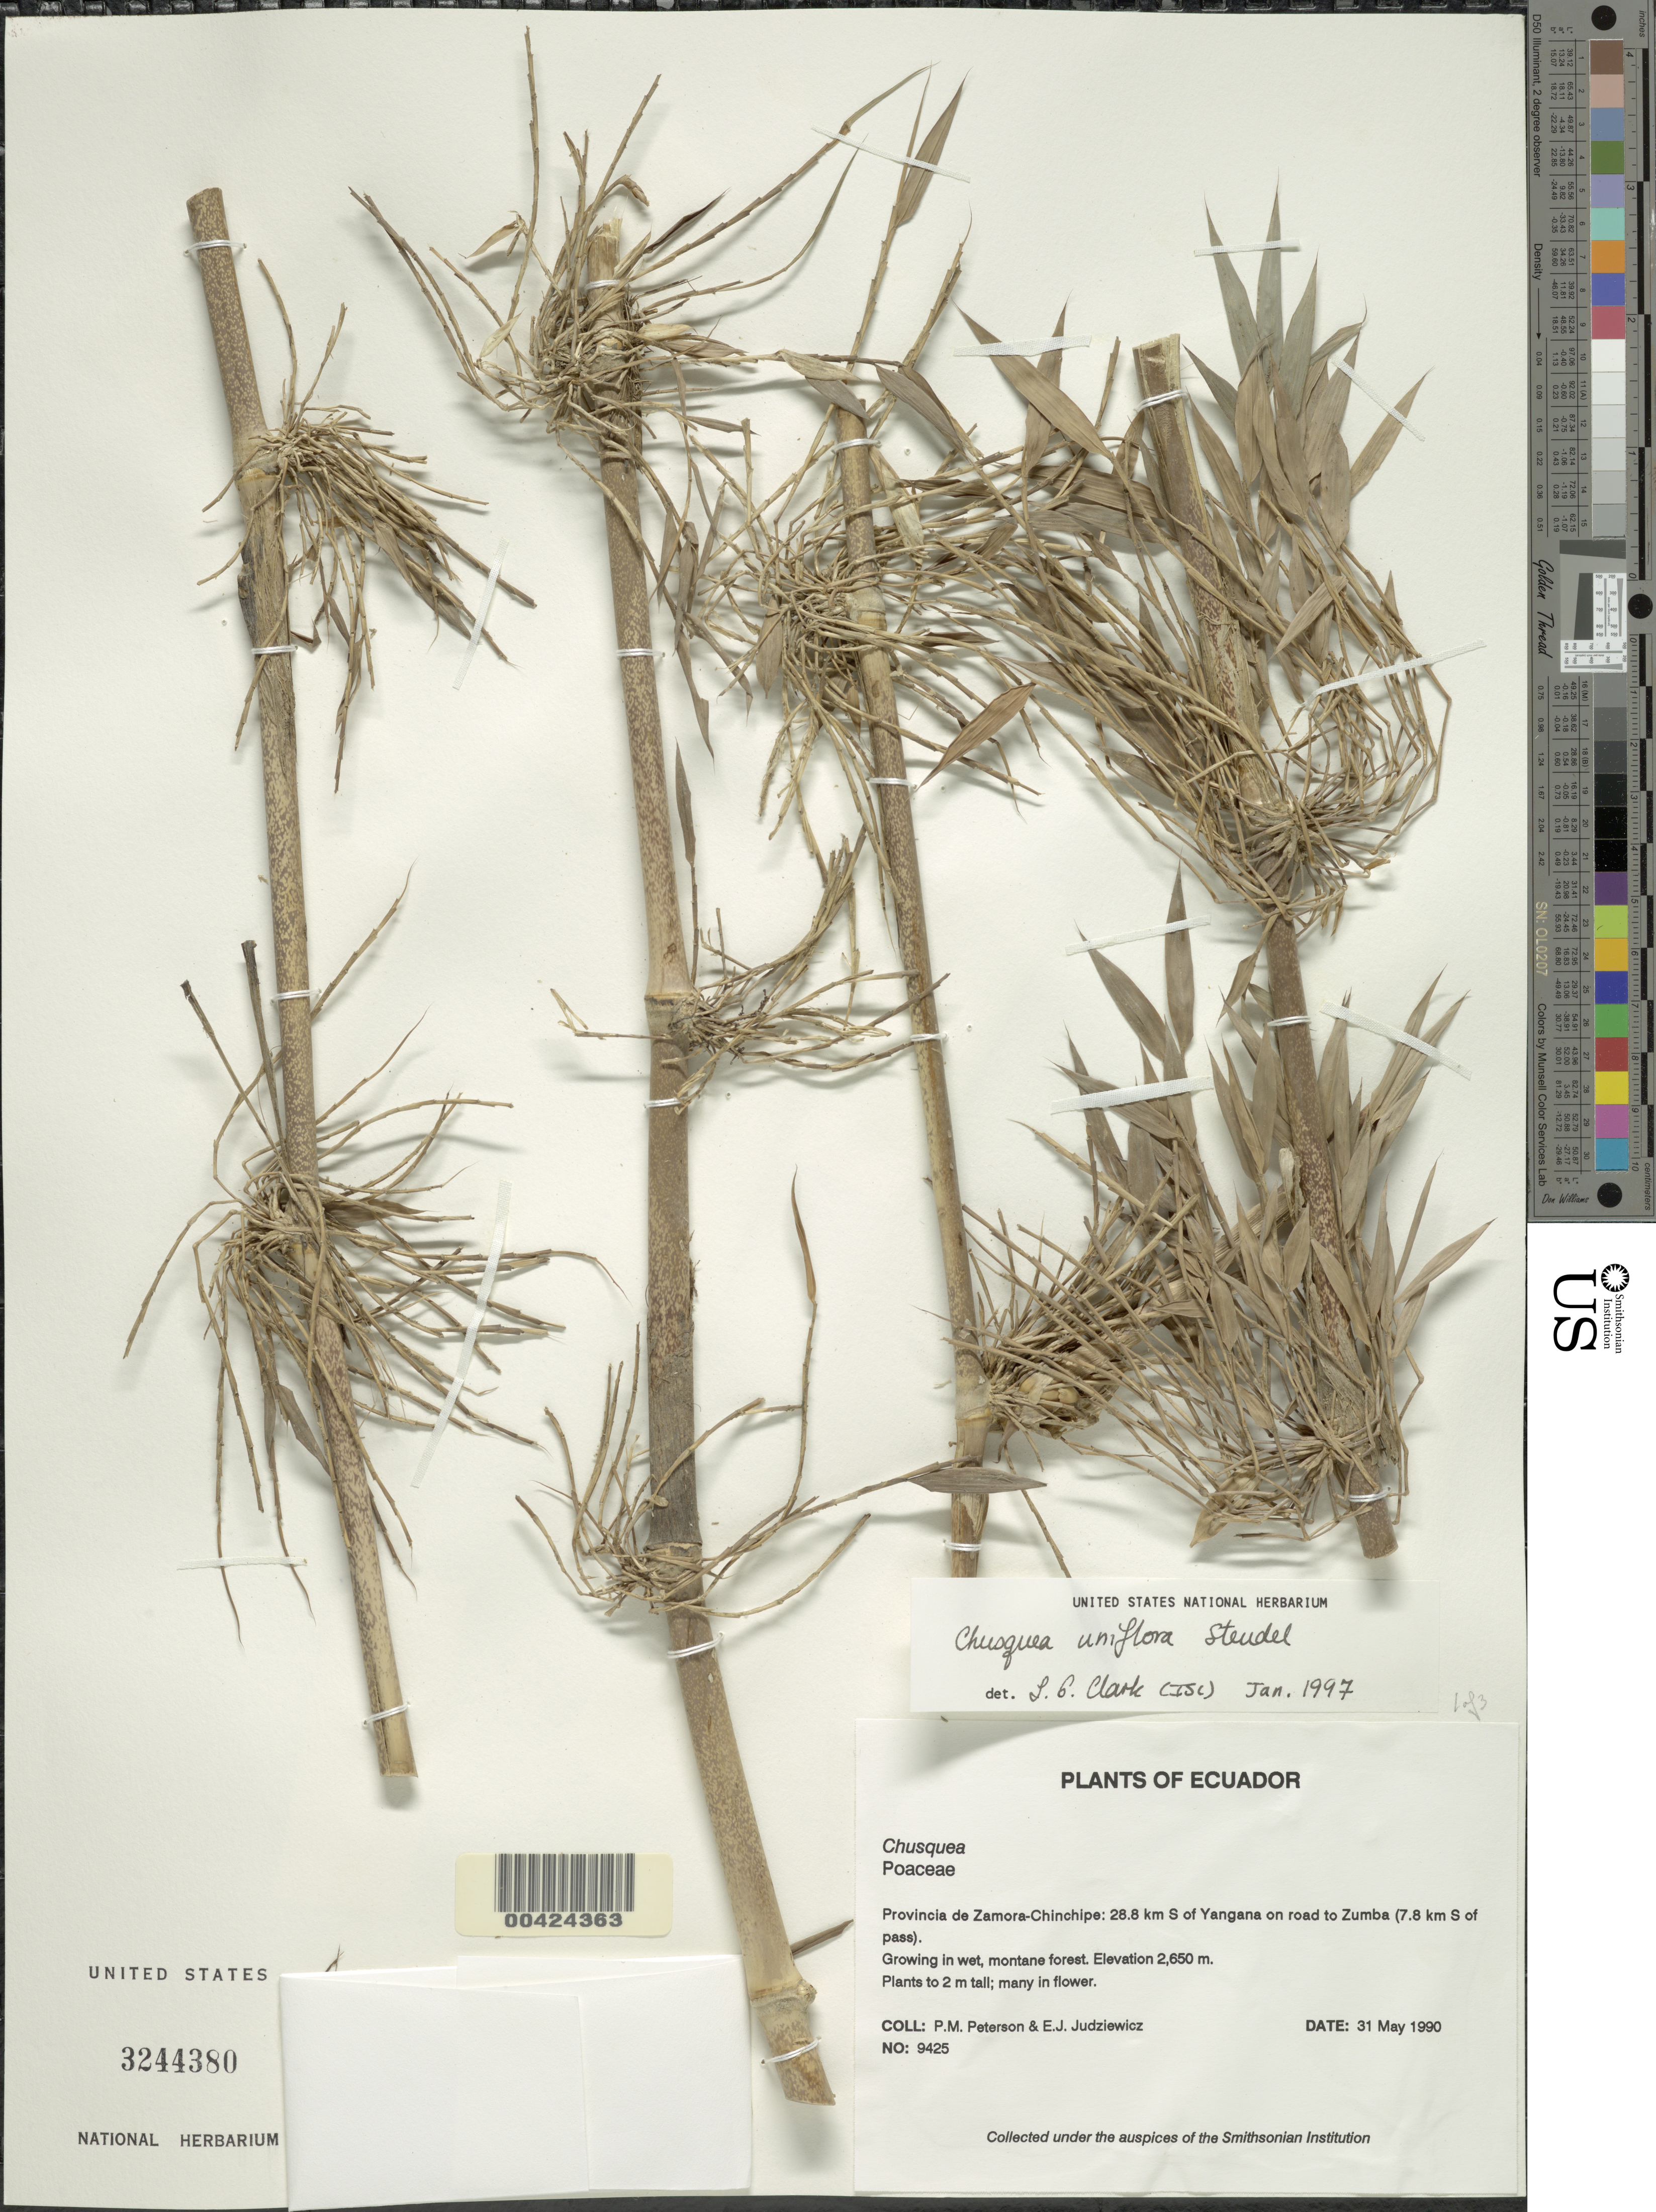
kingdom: Plantae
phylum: Tracheophyta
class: Liliopsida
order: Poales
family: Poaceae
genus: Chusquea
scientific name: Chusquea uniflora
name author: Steud.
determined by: Clark, Lynn G., (ISC), Iowa State University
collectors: P. M. Peterson & E. J. Judziewicz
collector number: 9425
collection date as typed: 31 May 1990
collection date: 1990-05-31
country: Ecuador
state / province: Zamora-Chinchipe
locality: Yananga, 28.8 km S of ; on road to zumba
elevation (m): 2650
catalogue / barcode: US 3244380